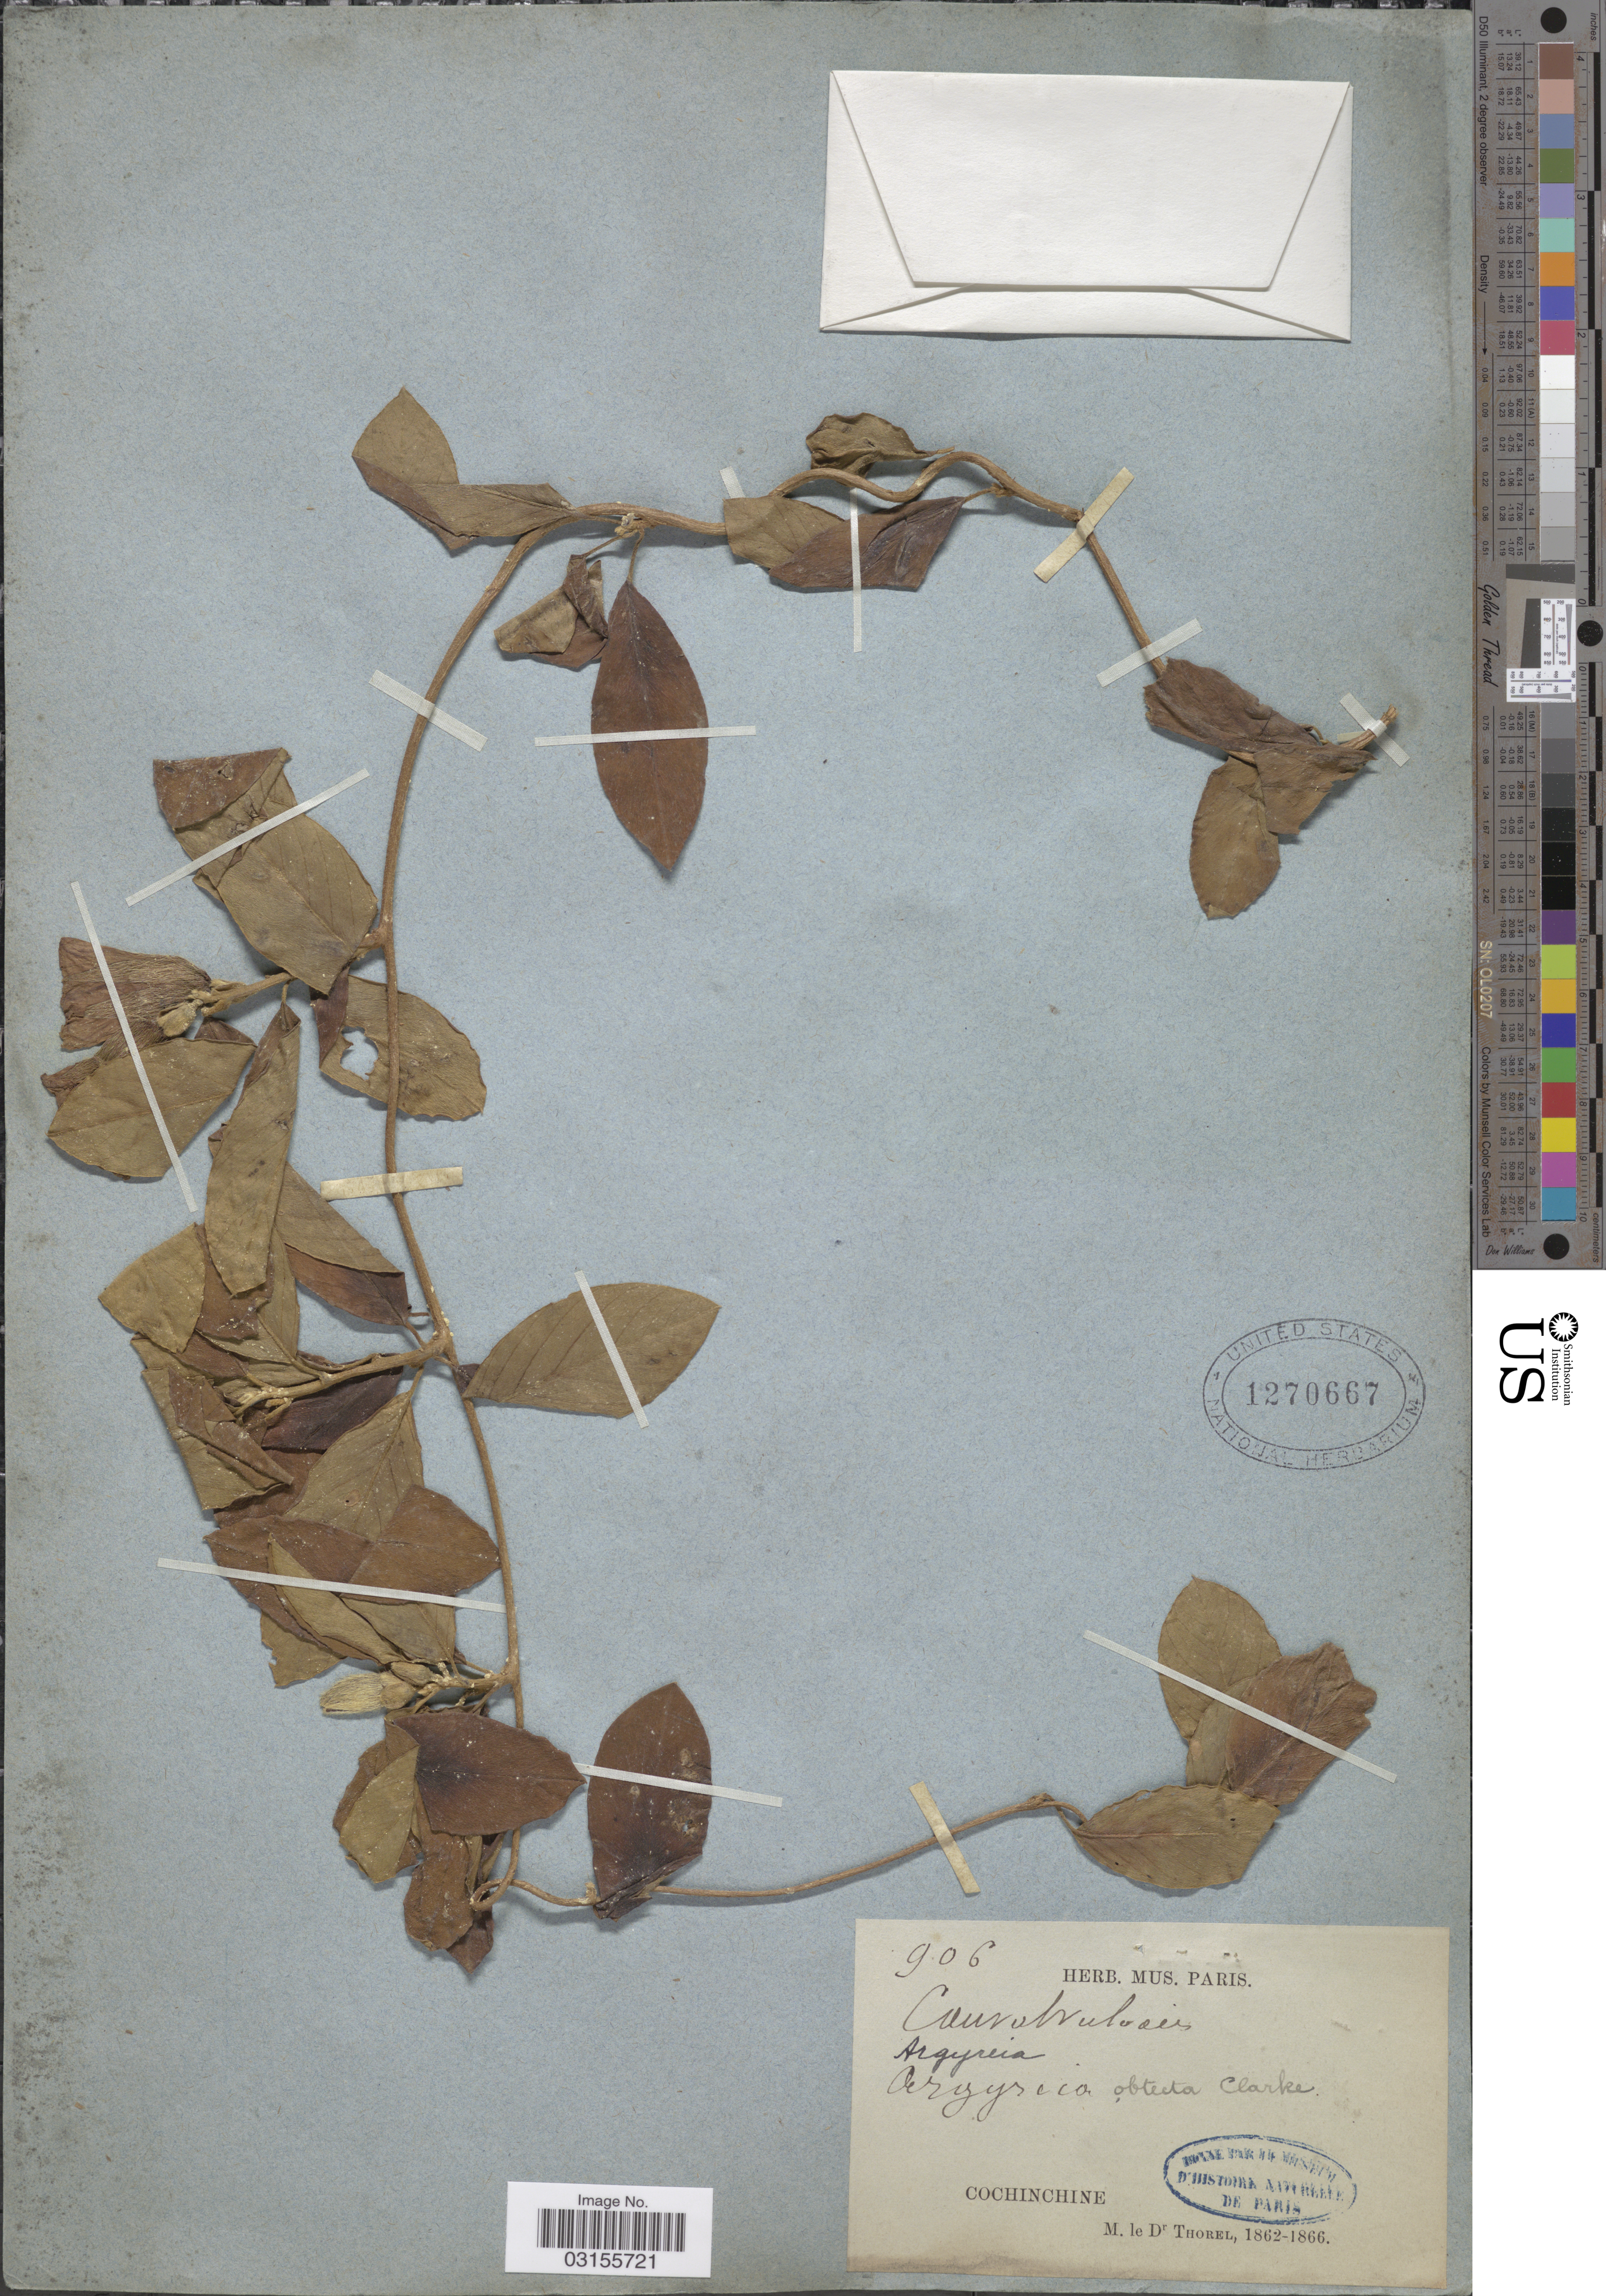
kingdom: Plantae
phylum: Tracheophyta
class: Magnoliopsida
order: Solanales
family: Convolvulaceae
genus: Argyreia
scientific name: Argyreia obtecta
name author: (Choisy) C.B. Clarke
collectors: C. Thorel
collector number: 906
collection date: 1862/1866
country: Vietnam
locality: Cochinchine.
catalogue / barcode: US 1270667